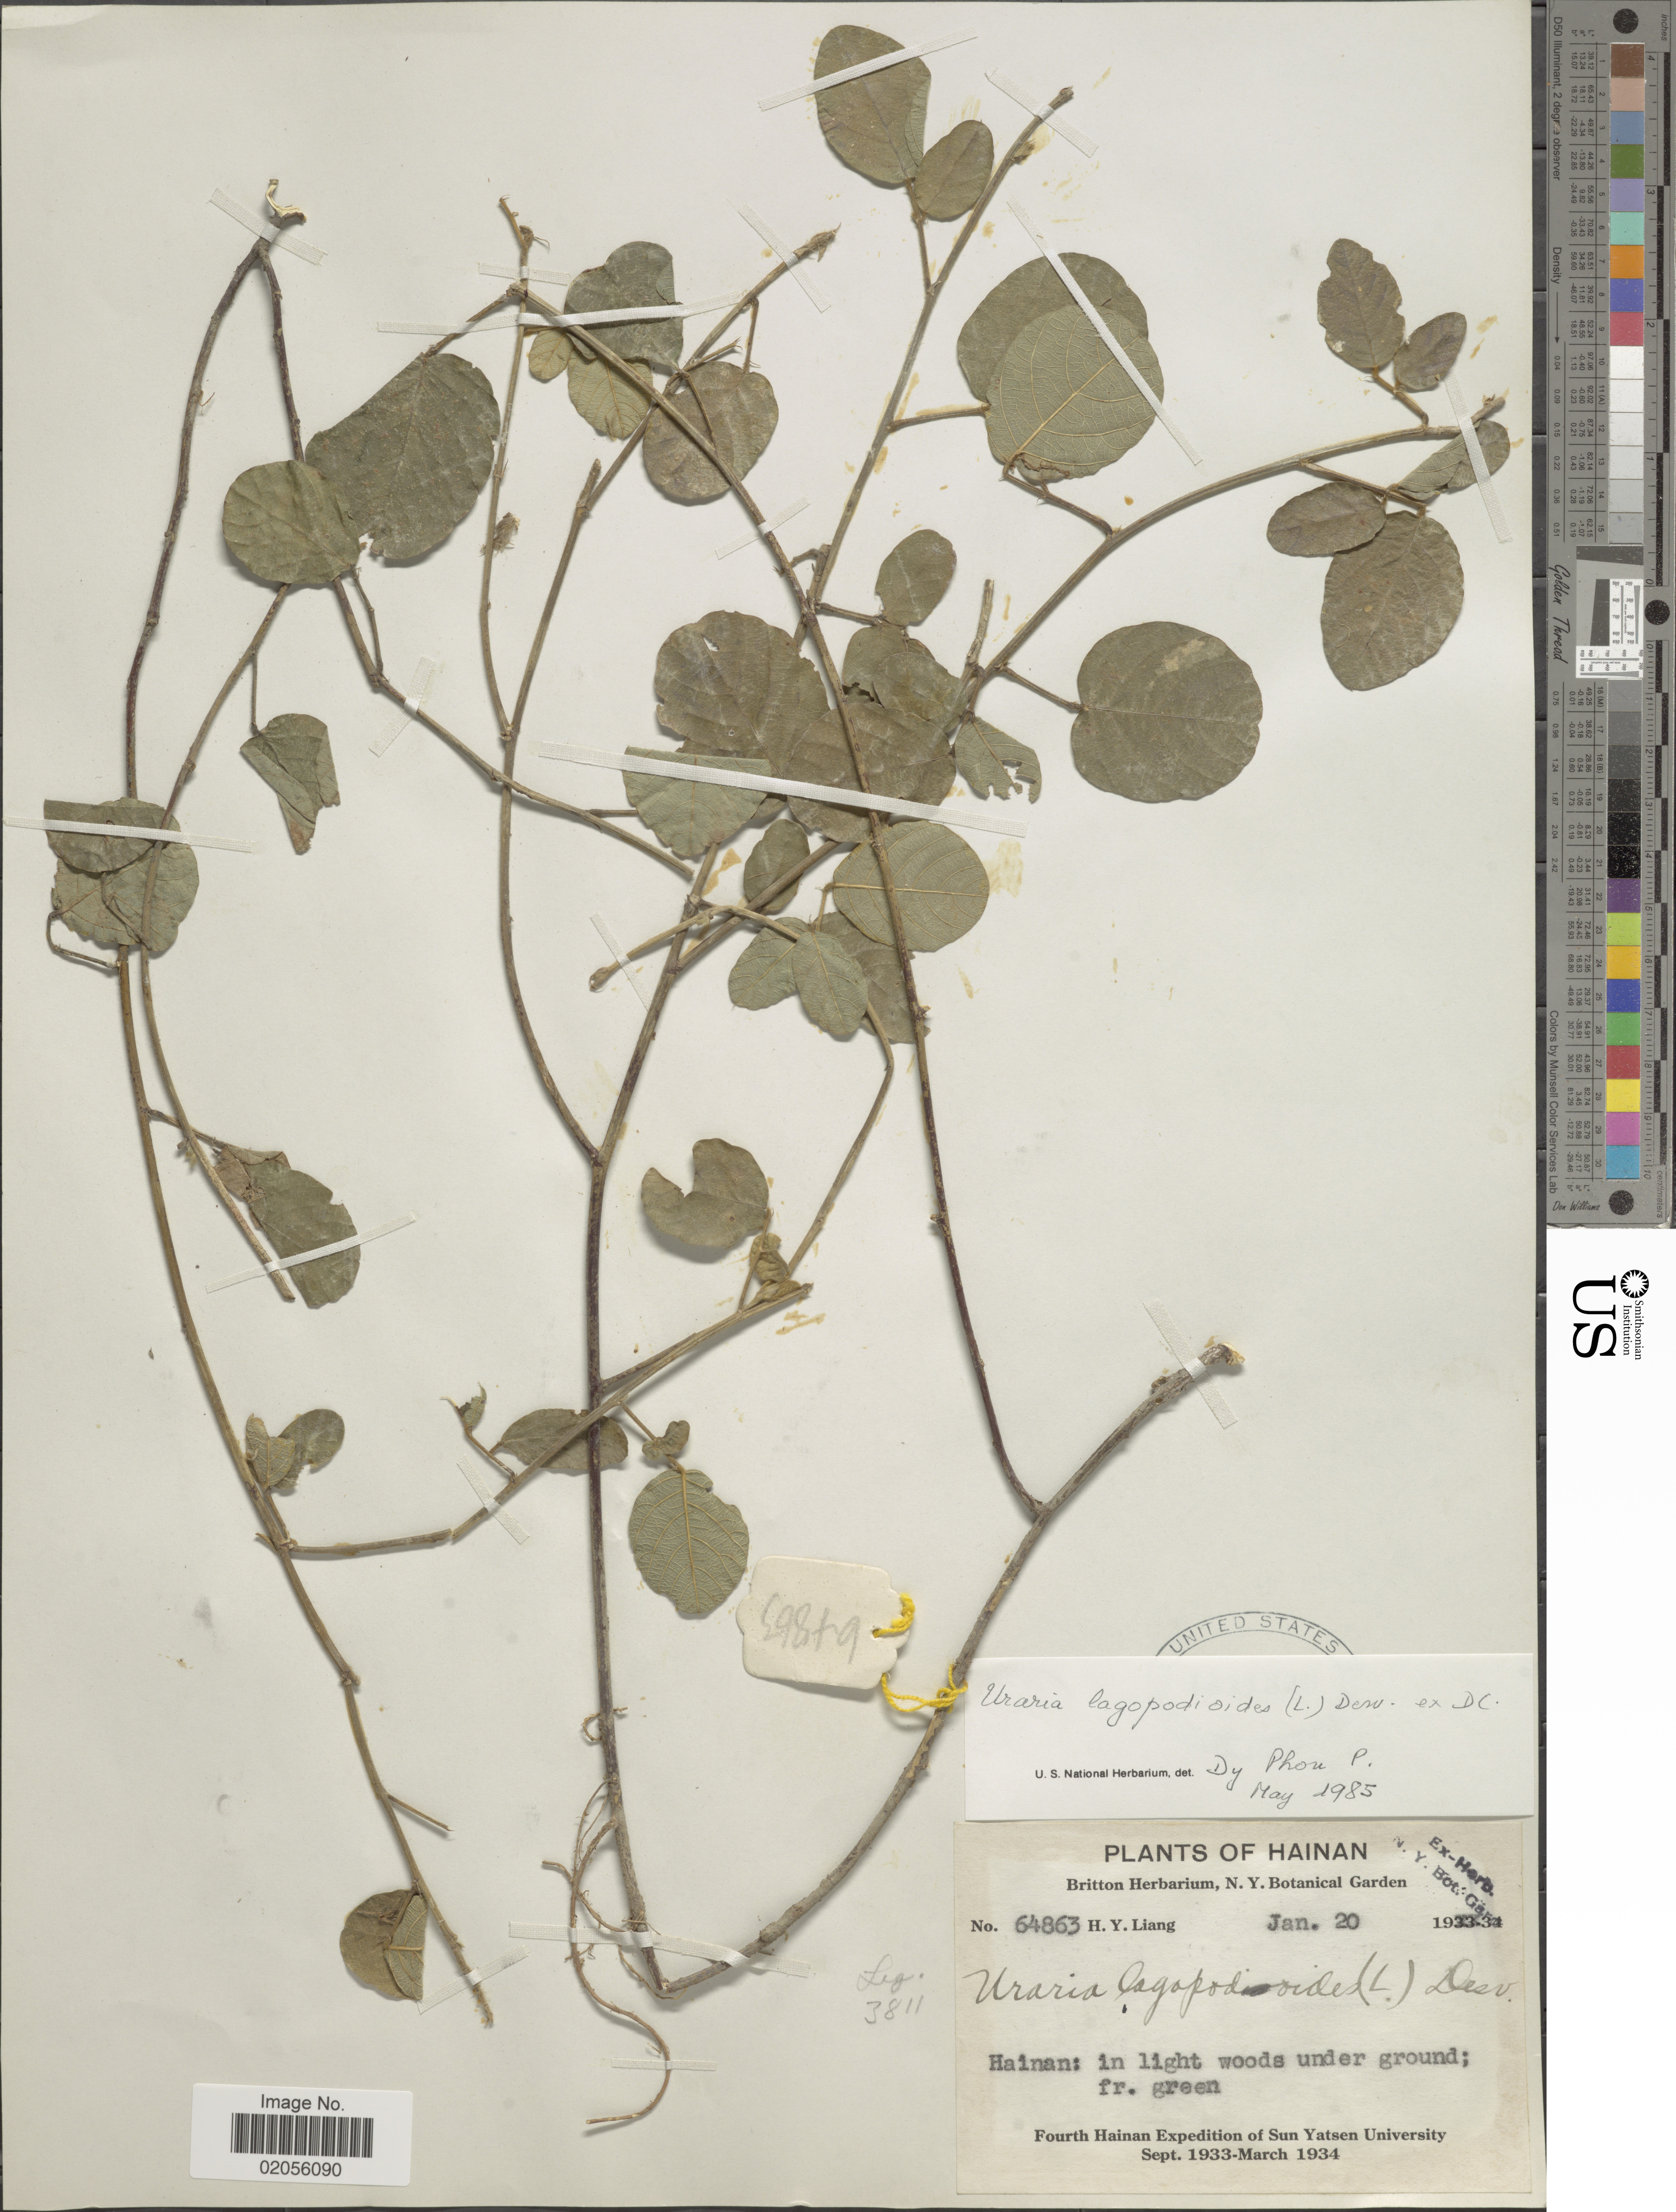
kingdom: Plantae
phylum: Tracheophyta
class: Magnoliopsida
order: Fabales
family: Fabaceae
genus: Uraria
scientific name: Uraria lagopodioides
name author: (L.) Desv. ex DC.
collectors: H. Y. Liang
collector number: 64863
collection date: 1934-01-20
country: China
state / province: Hainan